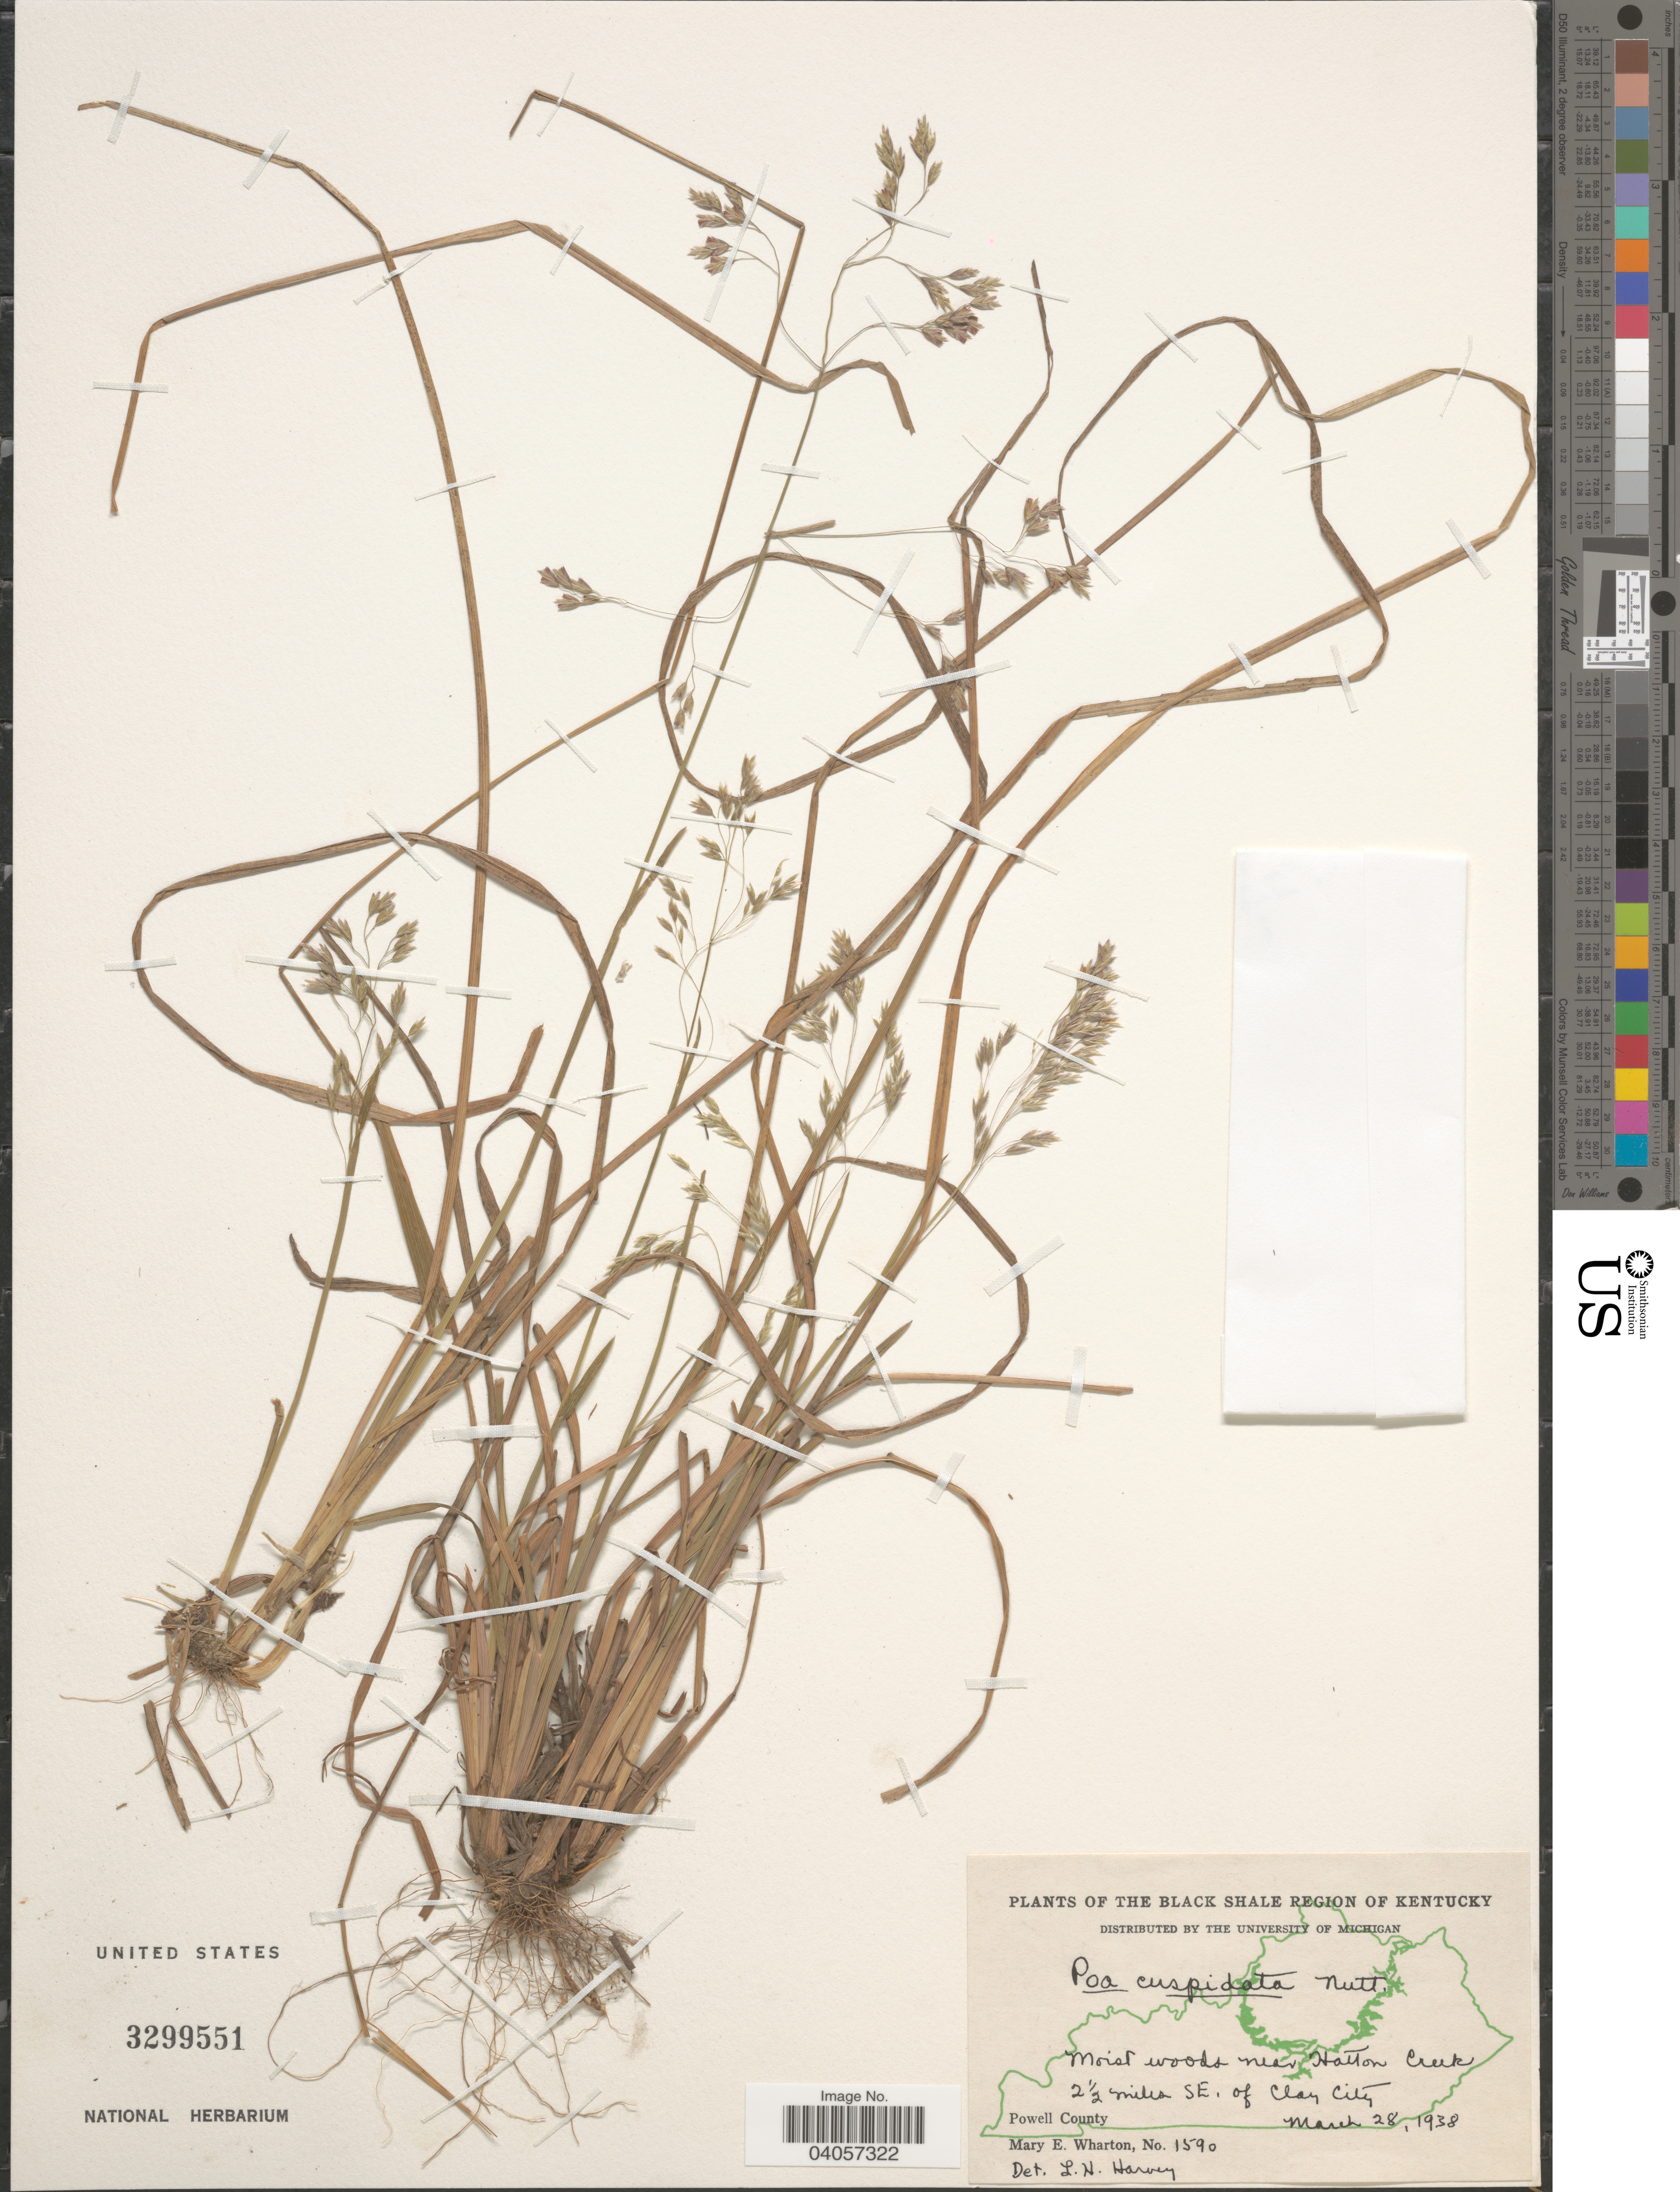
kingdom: Plantae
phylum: Tracheophyta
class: Liliopsida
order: Poales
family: Poaceae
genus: Poa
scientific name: Poa cuspidata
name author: Nutt.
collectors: M. Wharton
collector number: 1590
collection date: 1938-03-28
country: United States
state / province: Kentucky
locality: The Black Shale Region of Kentucky. Moist woods near Hatton Creek 2½ miles SE. of Clay City. Powell County.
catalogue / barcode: US 3299551